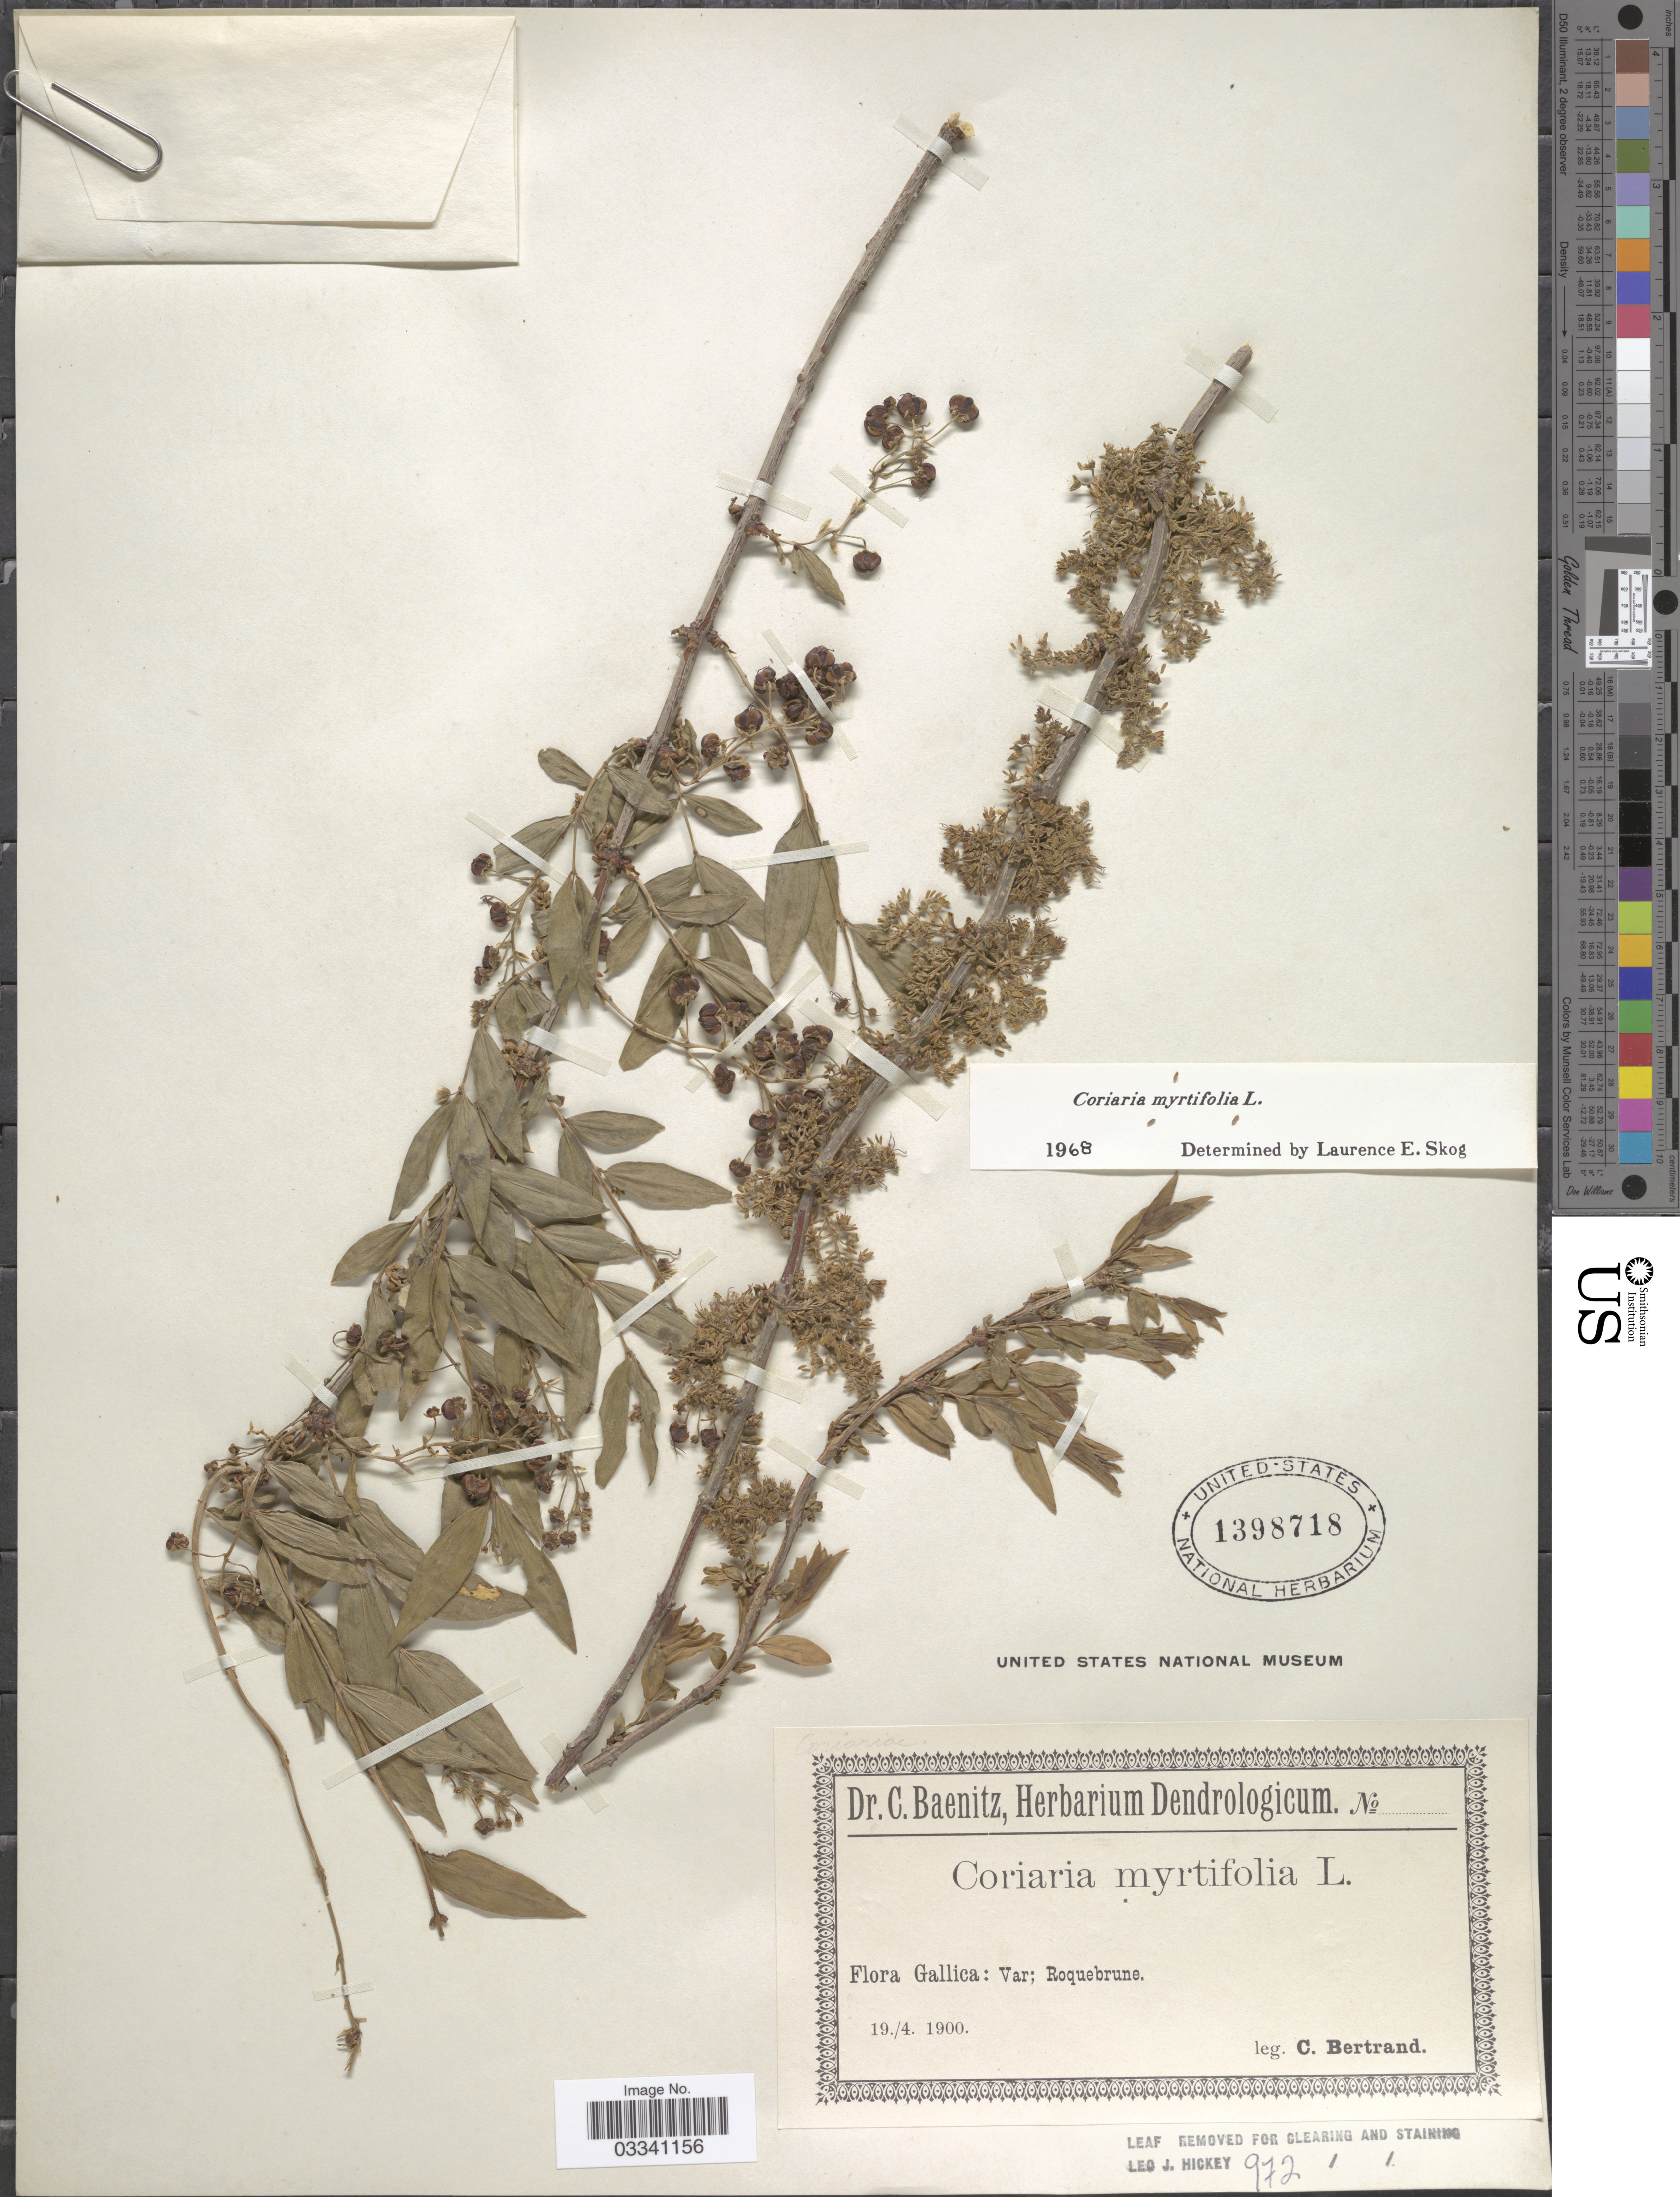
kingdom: Plantae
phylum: Tracheophyta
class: Magnoliopsida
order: Cucurbitales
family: Coriariaceae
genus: Coriaria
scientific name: Coriaria myrtifolia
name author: L.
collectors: C. Bertrand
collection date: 1900-04-19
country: France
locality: Gallica: Var; Roquebrune.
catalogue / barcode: US 1398718